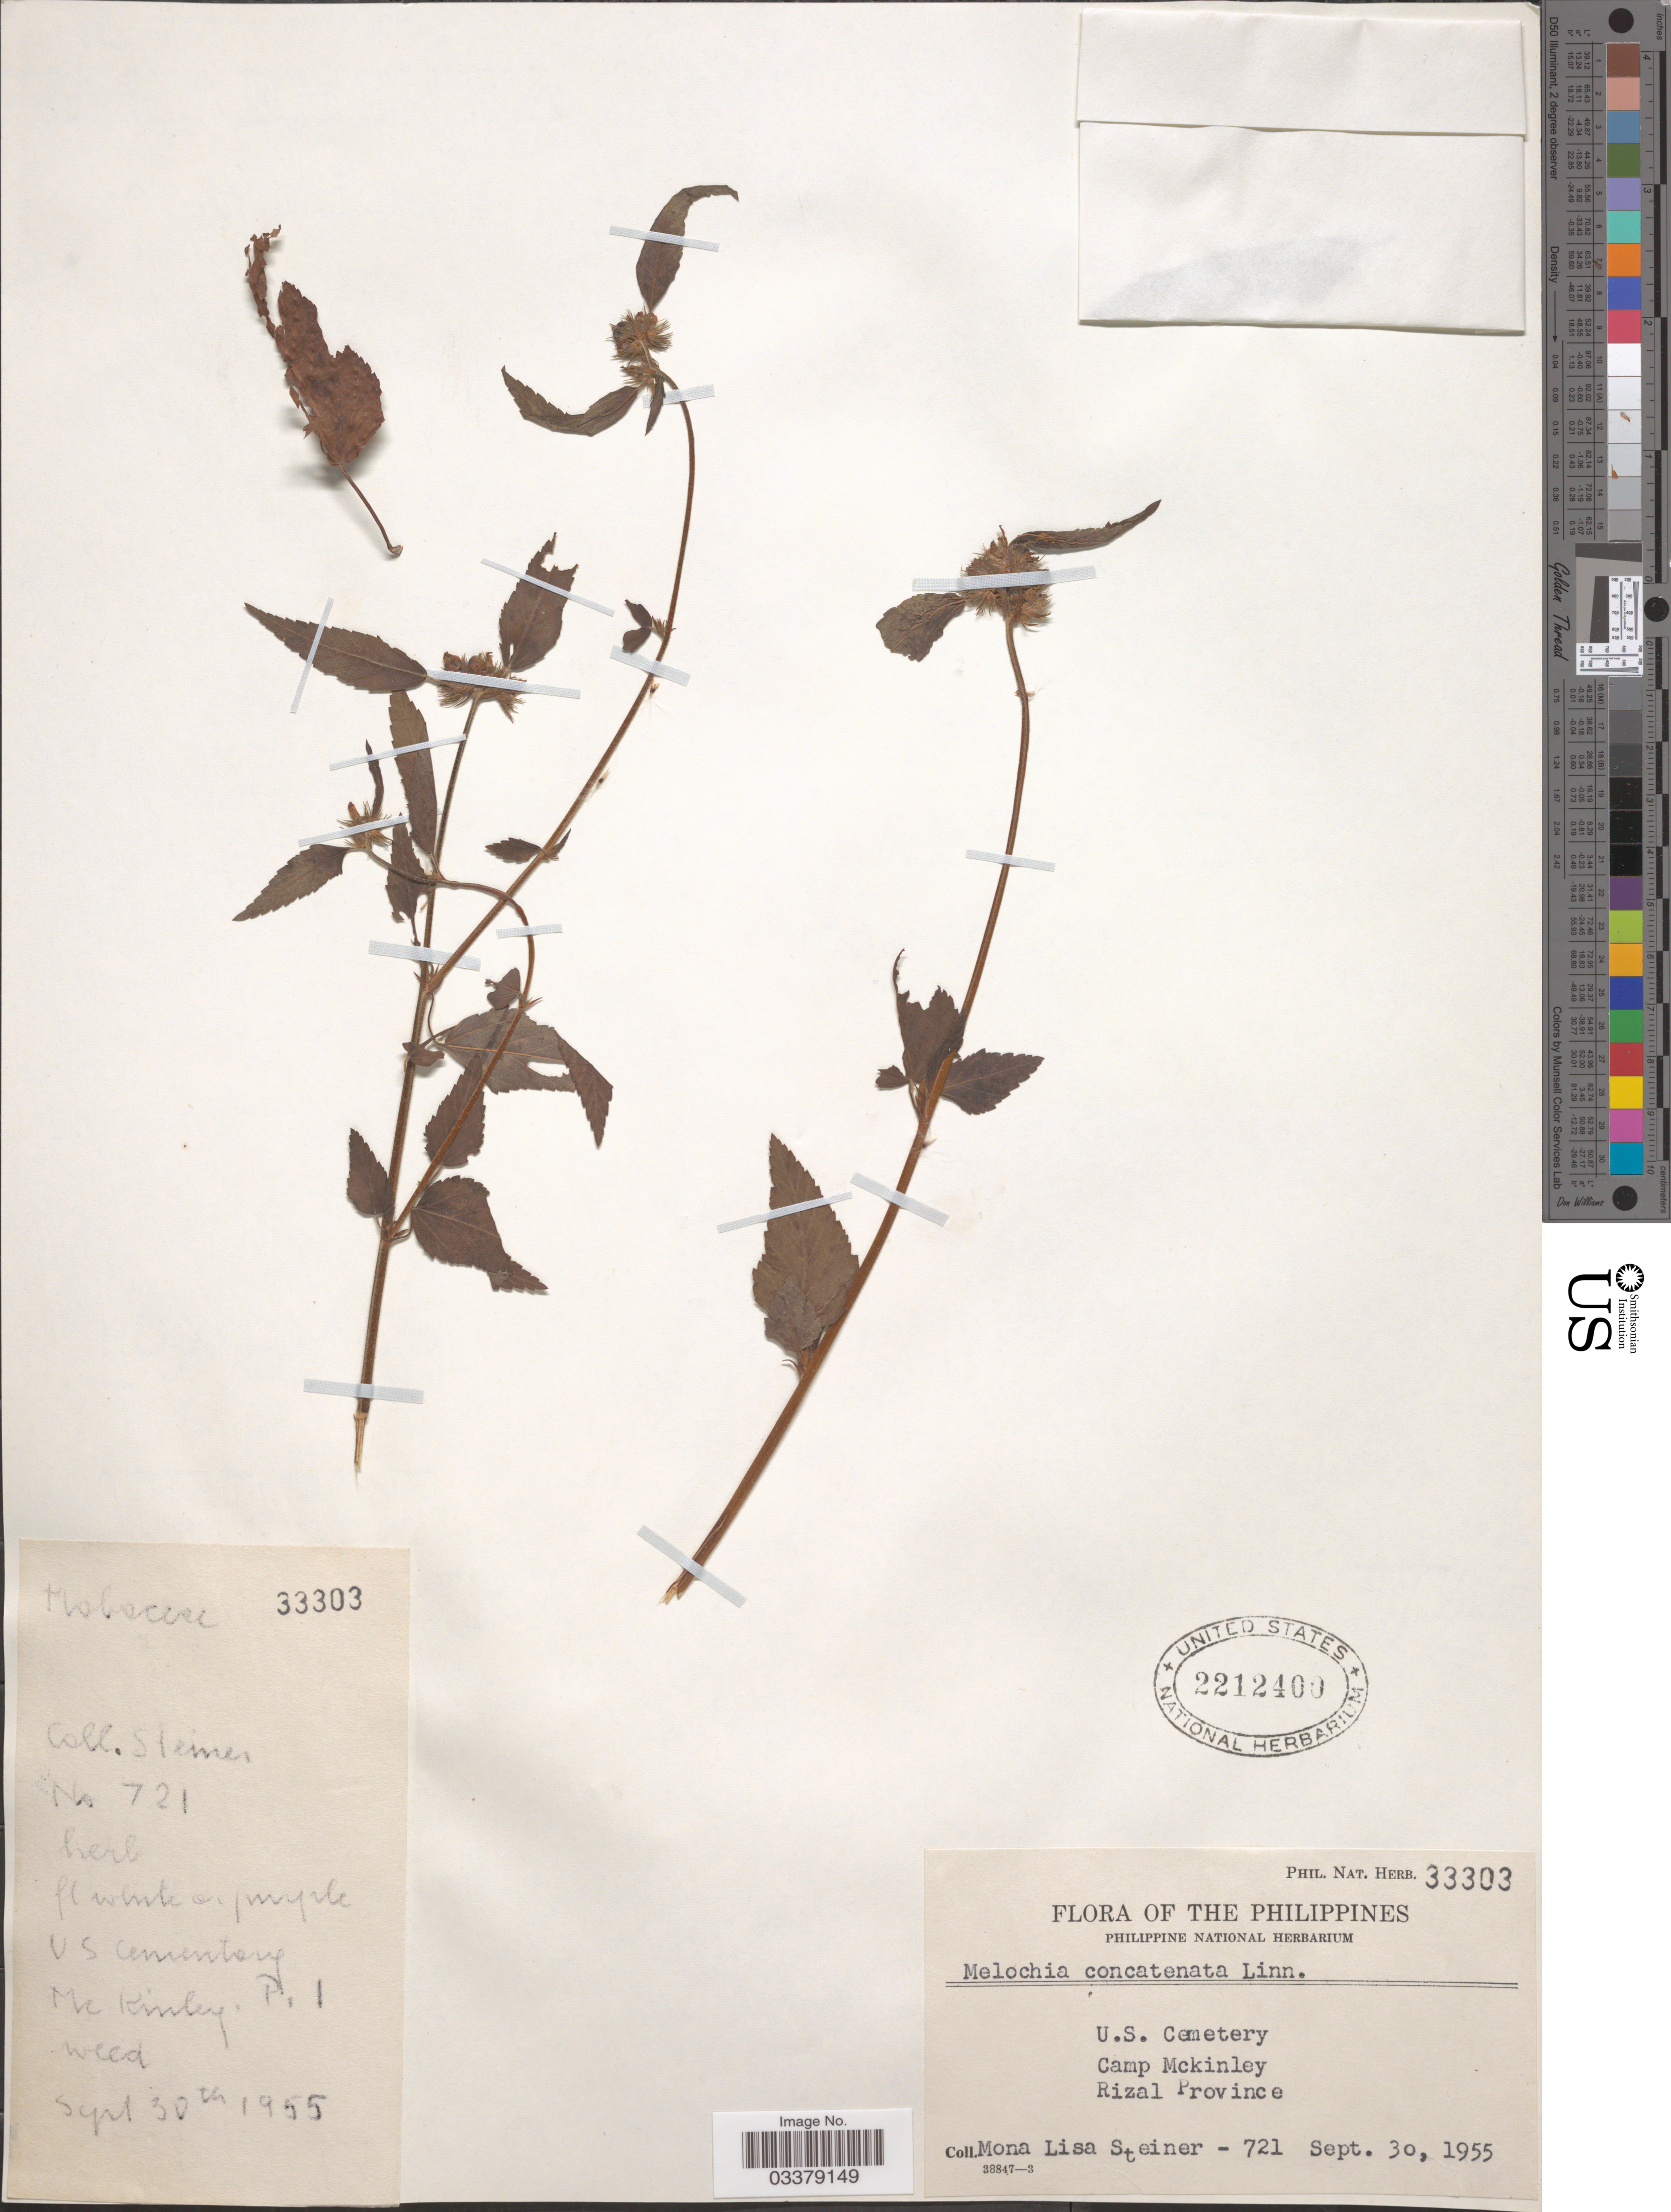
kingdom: Plantae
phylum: Tracheophyta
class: Magnoliopsida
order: Malvales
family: Malvaceae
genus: Melochia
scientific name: Melochia corchorifolia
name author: L.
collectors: M. Steiner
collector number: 721/Phil. Nat. Herb. 33303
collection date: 1955-09-30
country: Philippines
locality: U.S. Cemetery. Camp Mckinley. P. 1. Rizal Province.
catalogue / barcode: US 2212400